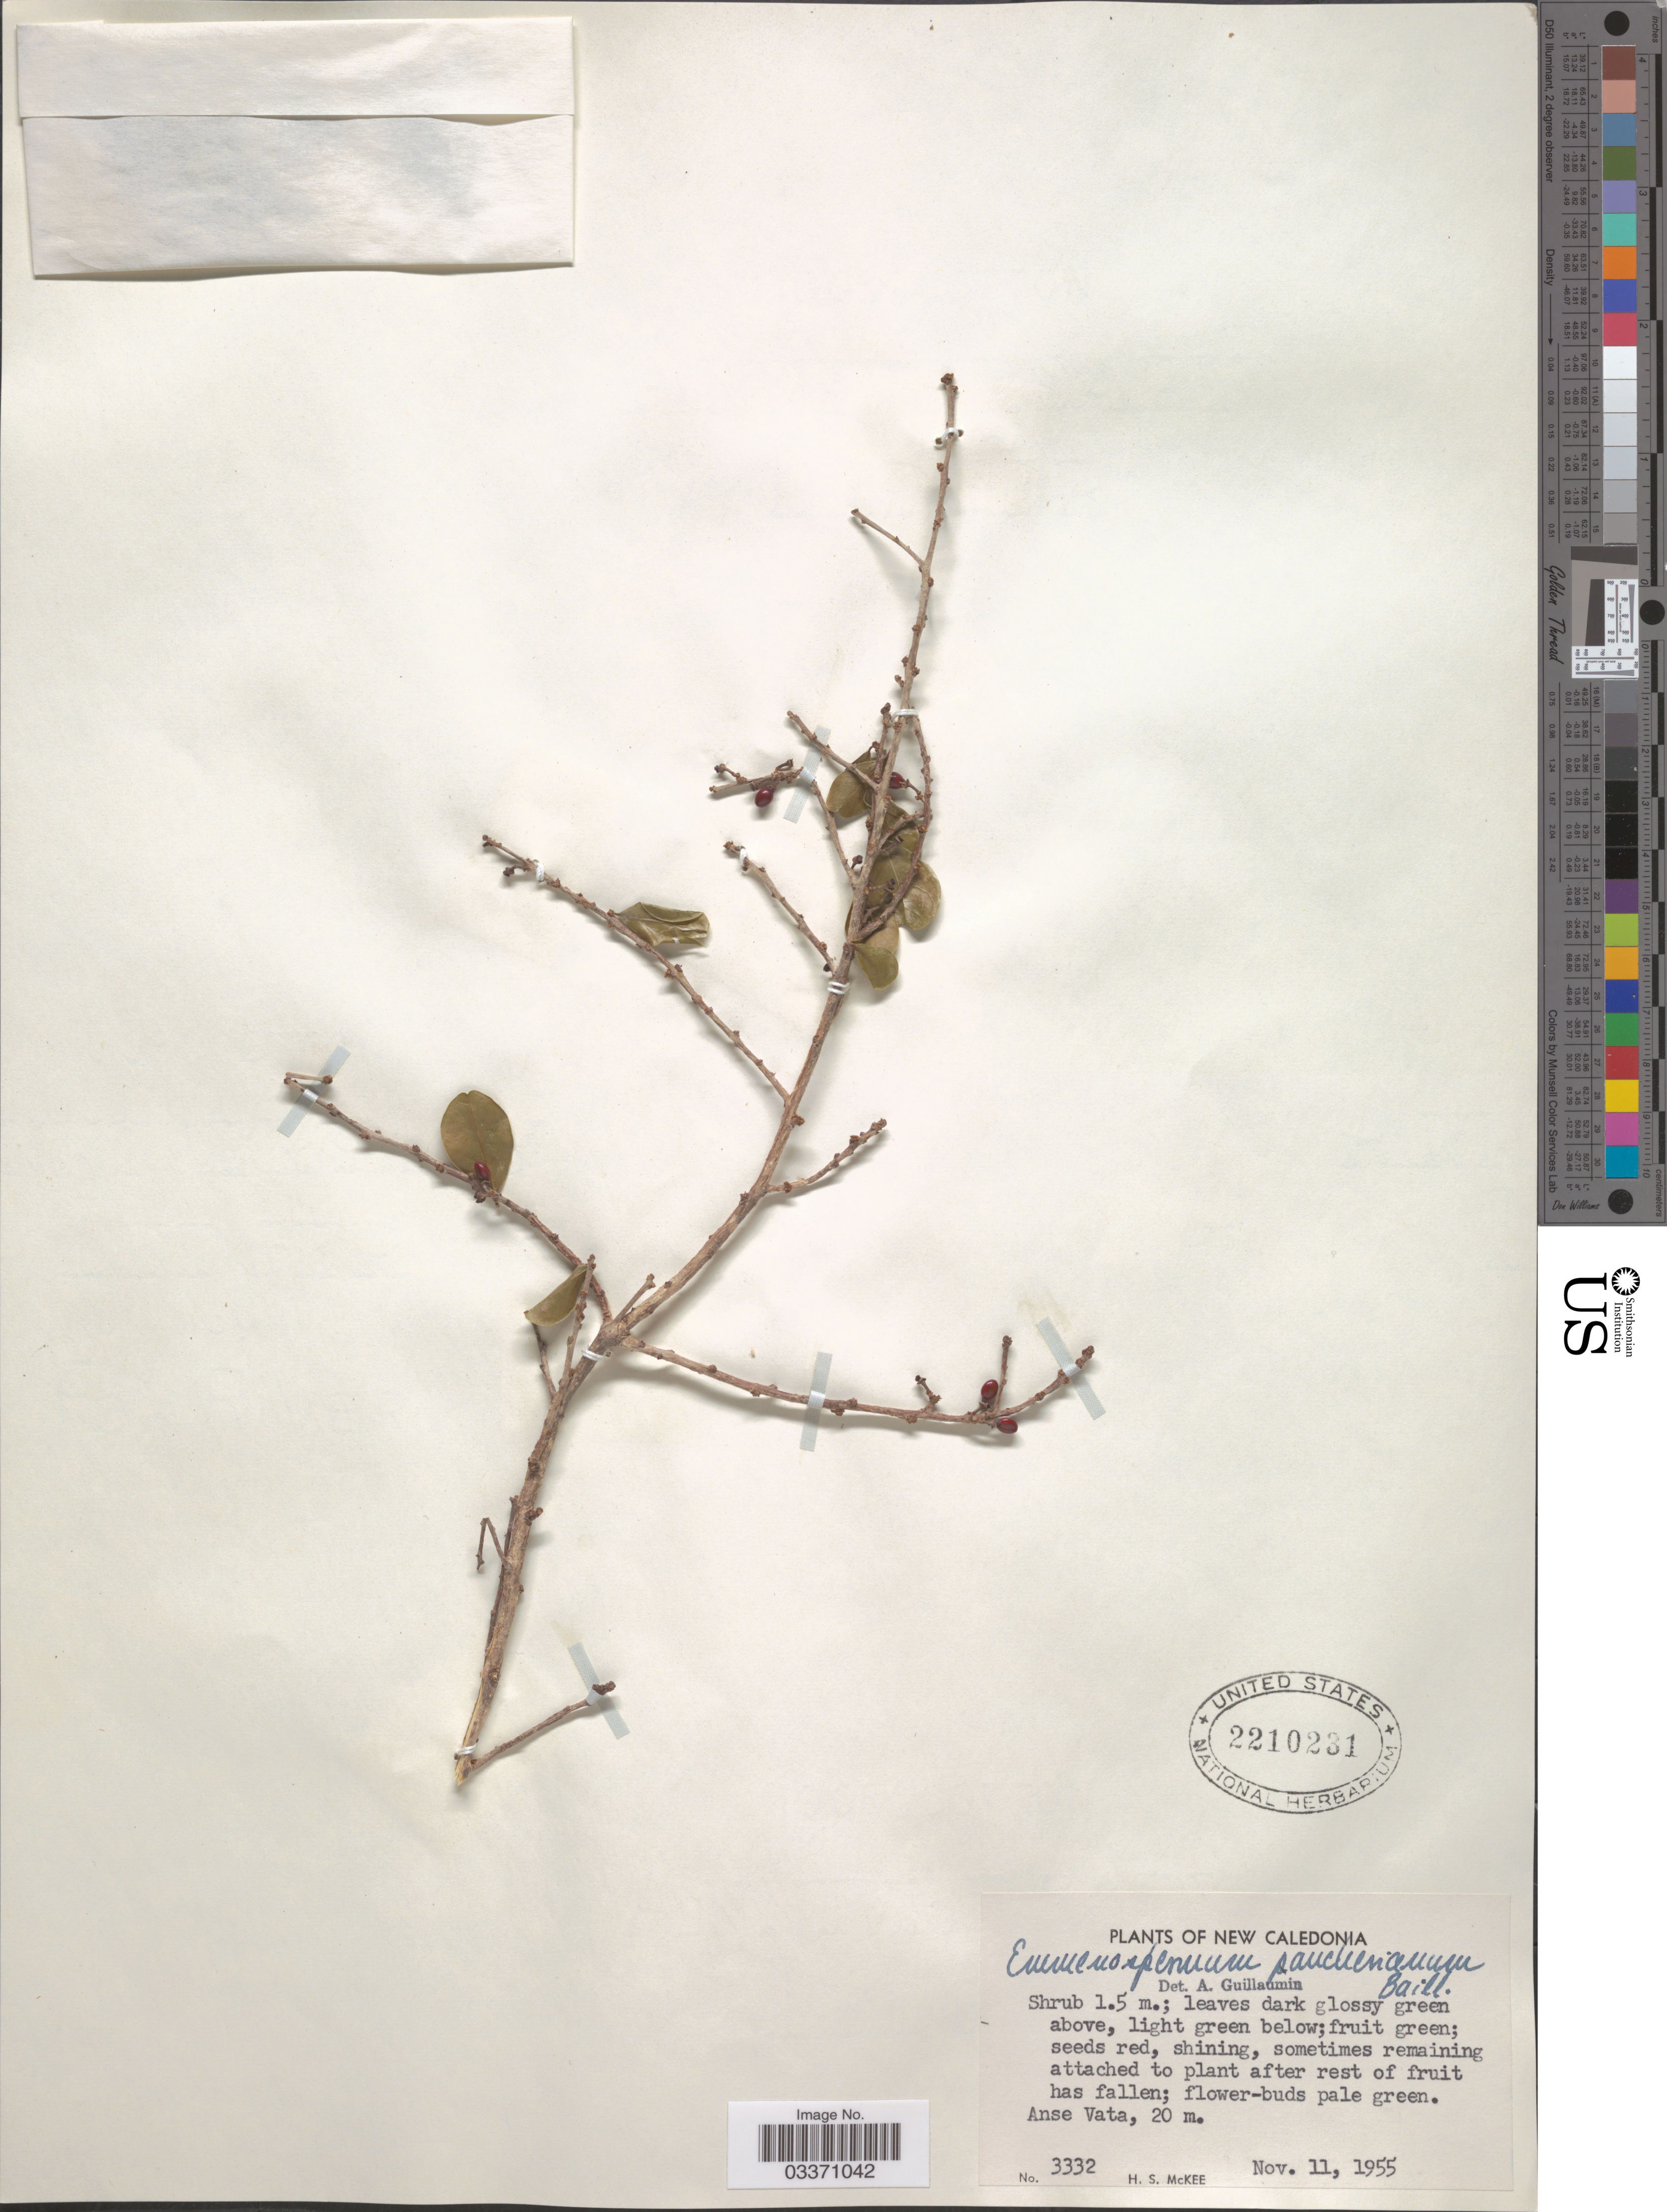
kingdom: Plantae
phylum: Tracheophyta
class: Magnoliopsida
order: Rosales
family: Rhamnaceae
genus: Emmenosperma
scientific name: Emmenosperma pancherianum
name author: Baill.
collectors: H. S. McKee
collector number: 3332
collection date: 1955-11-11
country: New Caledonia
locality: Anse Vata.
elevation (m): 20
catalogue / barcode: US 2210231